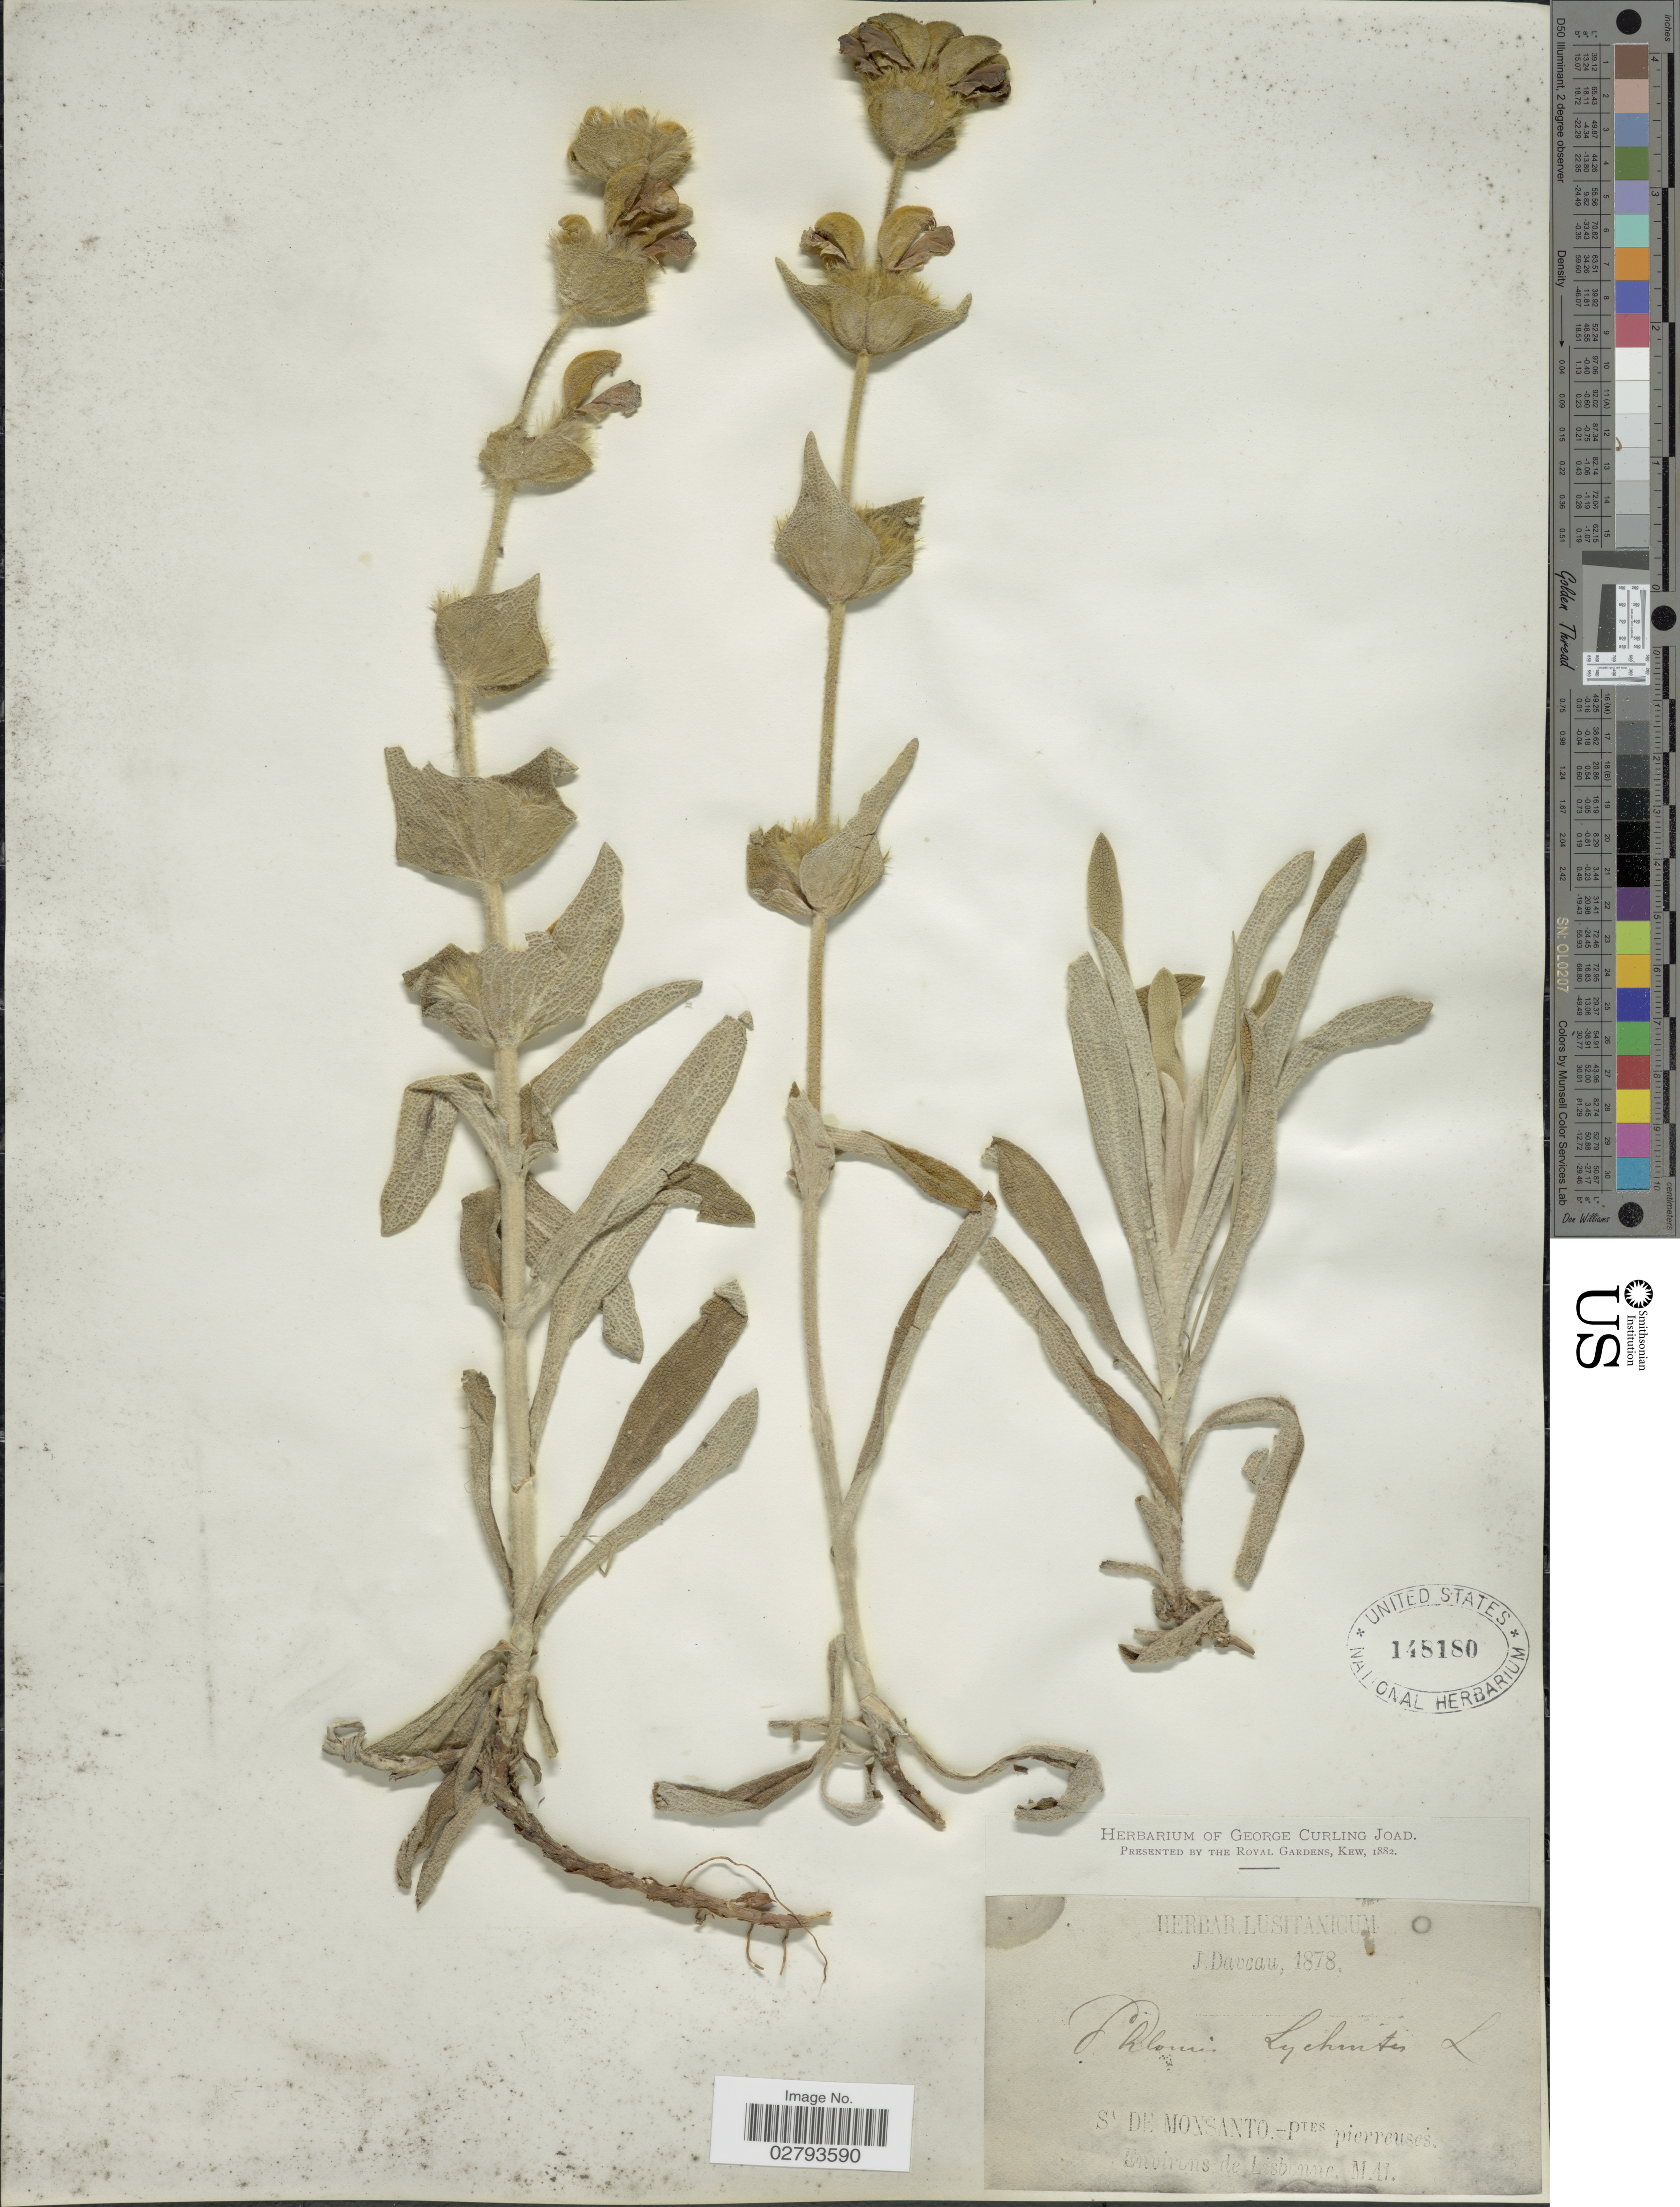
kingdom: Plantae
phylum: Tracheophyta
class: Magnoliopsida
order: Lamiales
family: Lamiaceae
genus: Phlomis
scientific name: Phlomis lychnitis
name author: L.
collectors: J. Daveau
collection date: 1878-05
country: Portugal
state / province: Lisboa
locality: Sa de Monsanto.-Ptes pierreuses. Environs de Lisbonne.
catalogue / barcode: US 148180